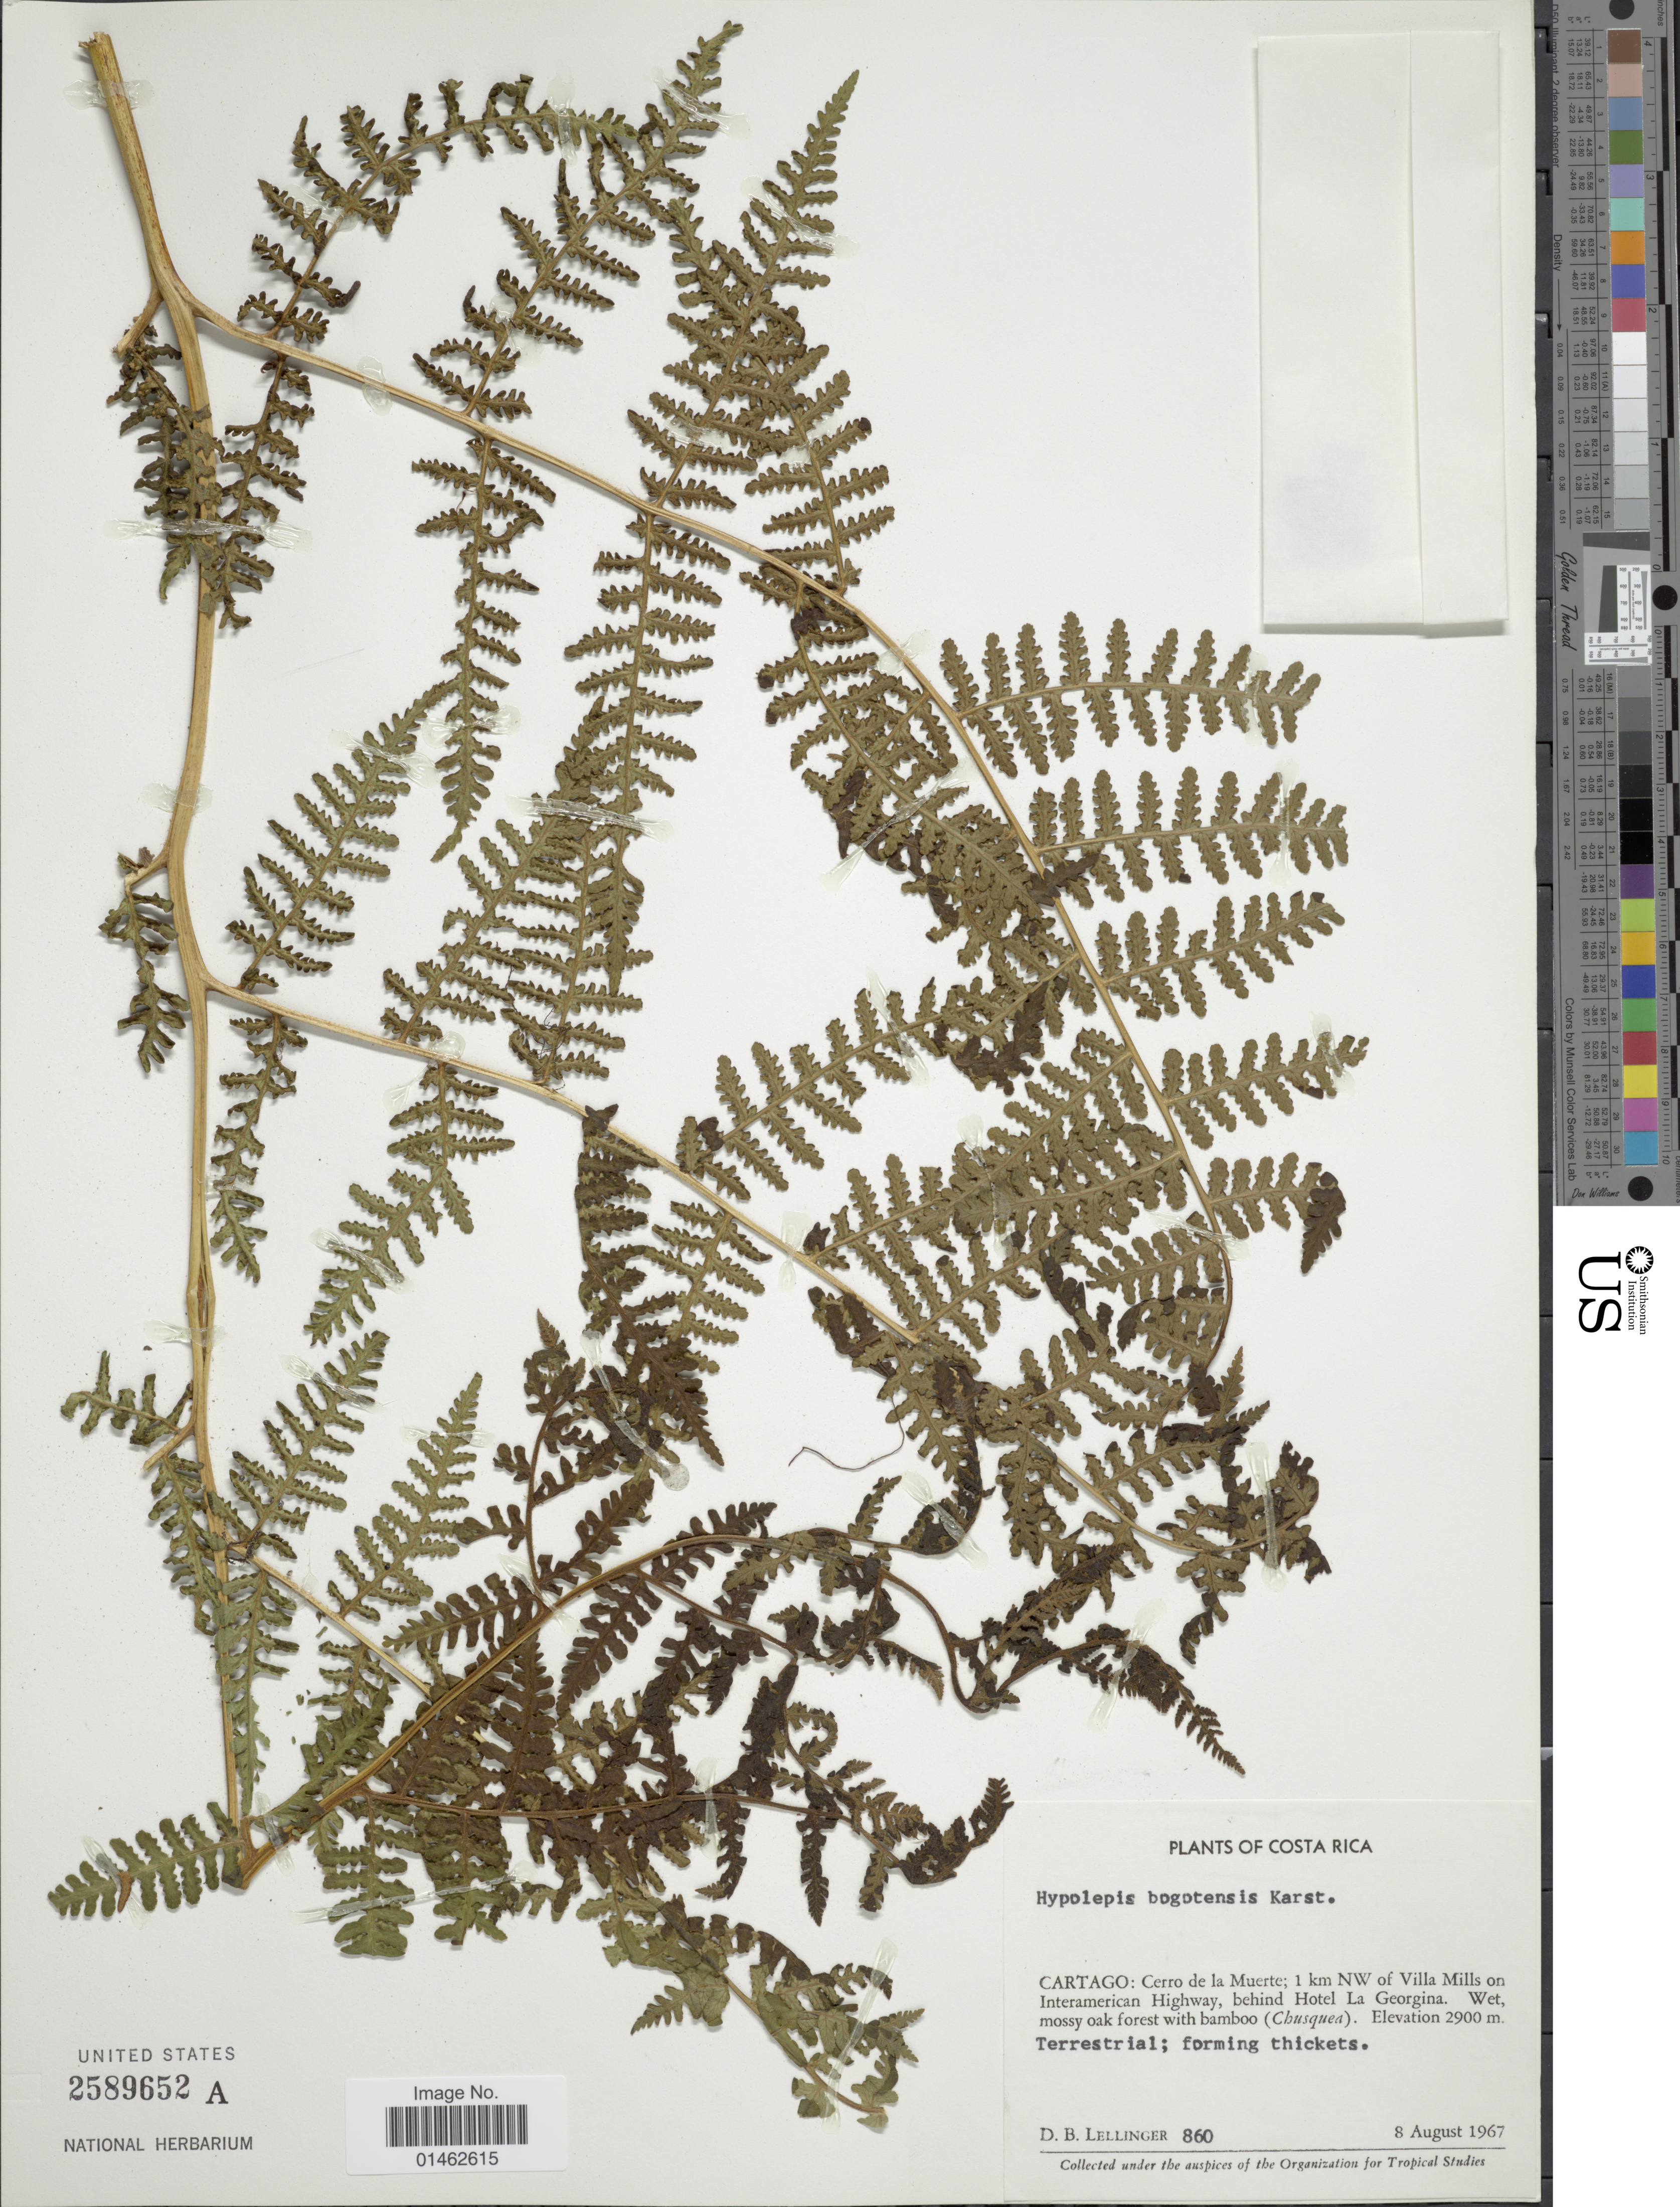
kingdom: Plantae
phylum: Tracheophyta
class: Polypodiopsida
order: Polypodiales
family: Dennstaedtiaceae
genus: Hypolepis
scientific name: Hypolepis bogotensis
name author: H. Karst.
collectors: D. B. Lellinger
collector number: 860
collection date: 1967-08-08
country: Costa Rica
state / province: Cartago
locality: Cerro de la Muerte; 1 km NW of Villa Mills on Interamerican Highway, behind Hotel La Georgina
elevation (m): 2900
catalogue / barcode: US 2589652A